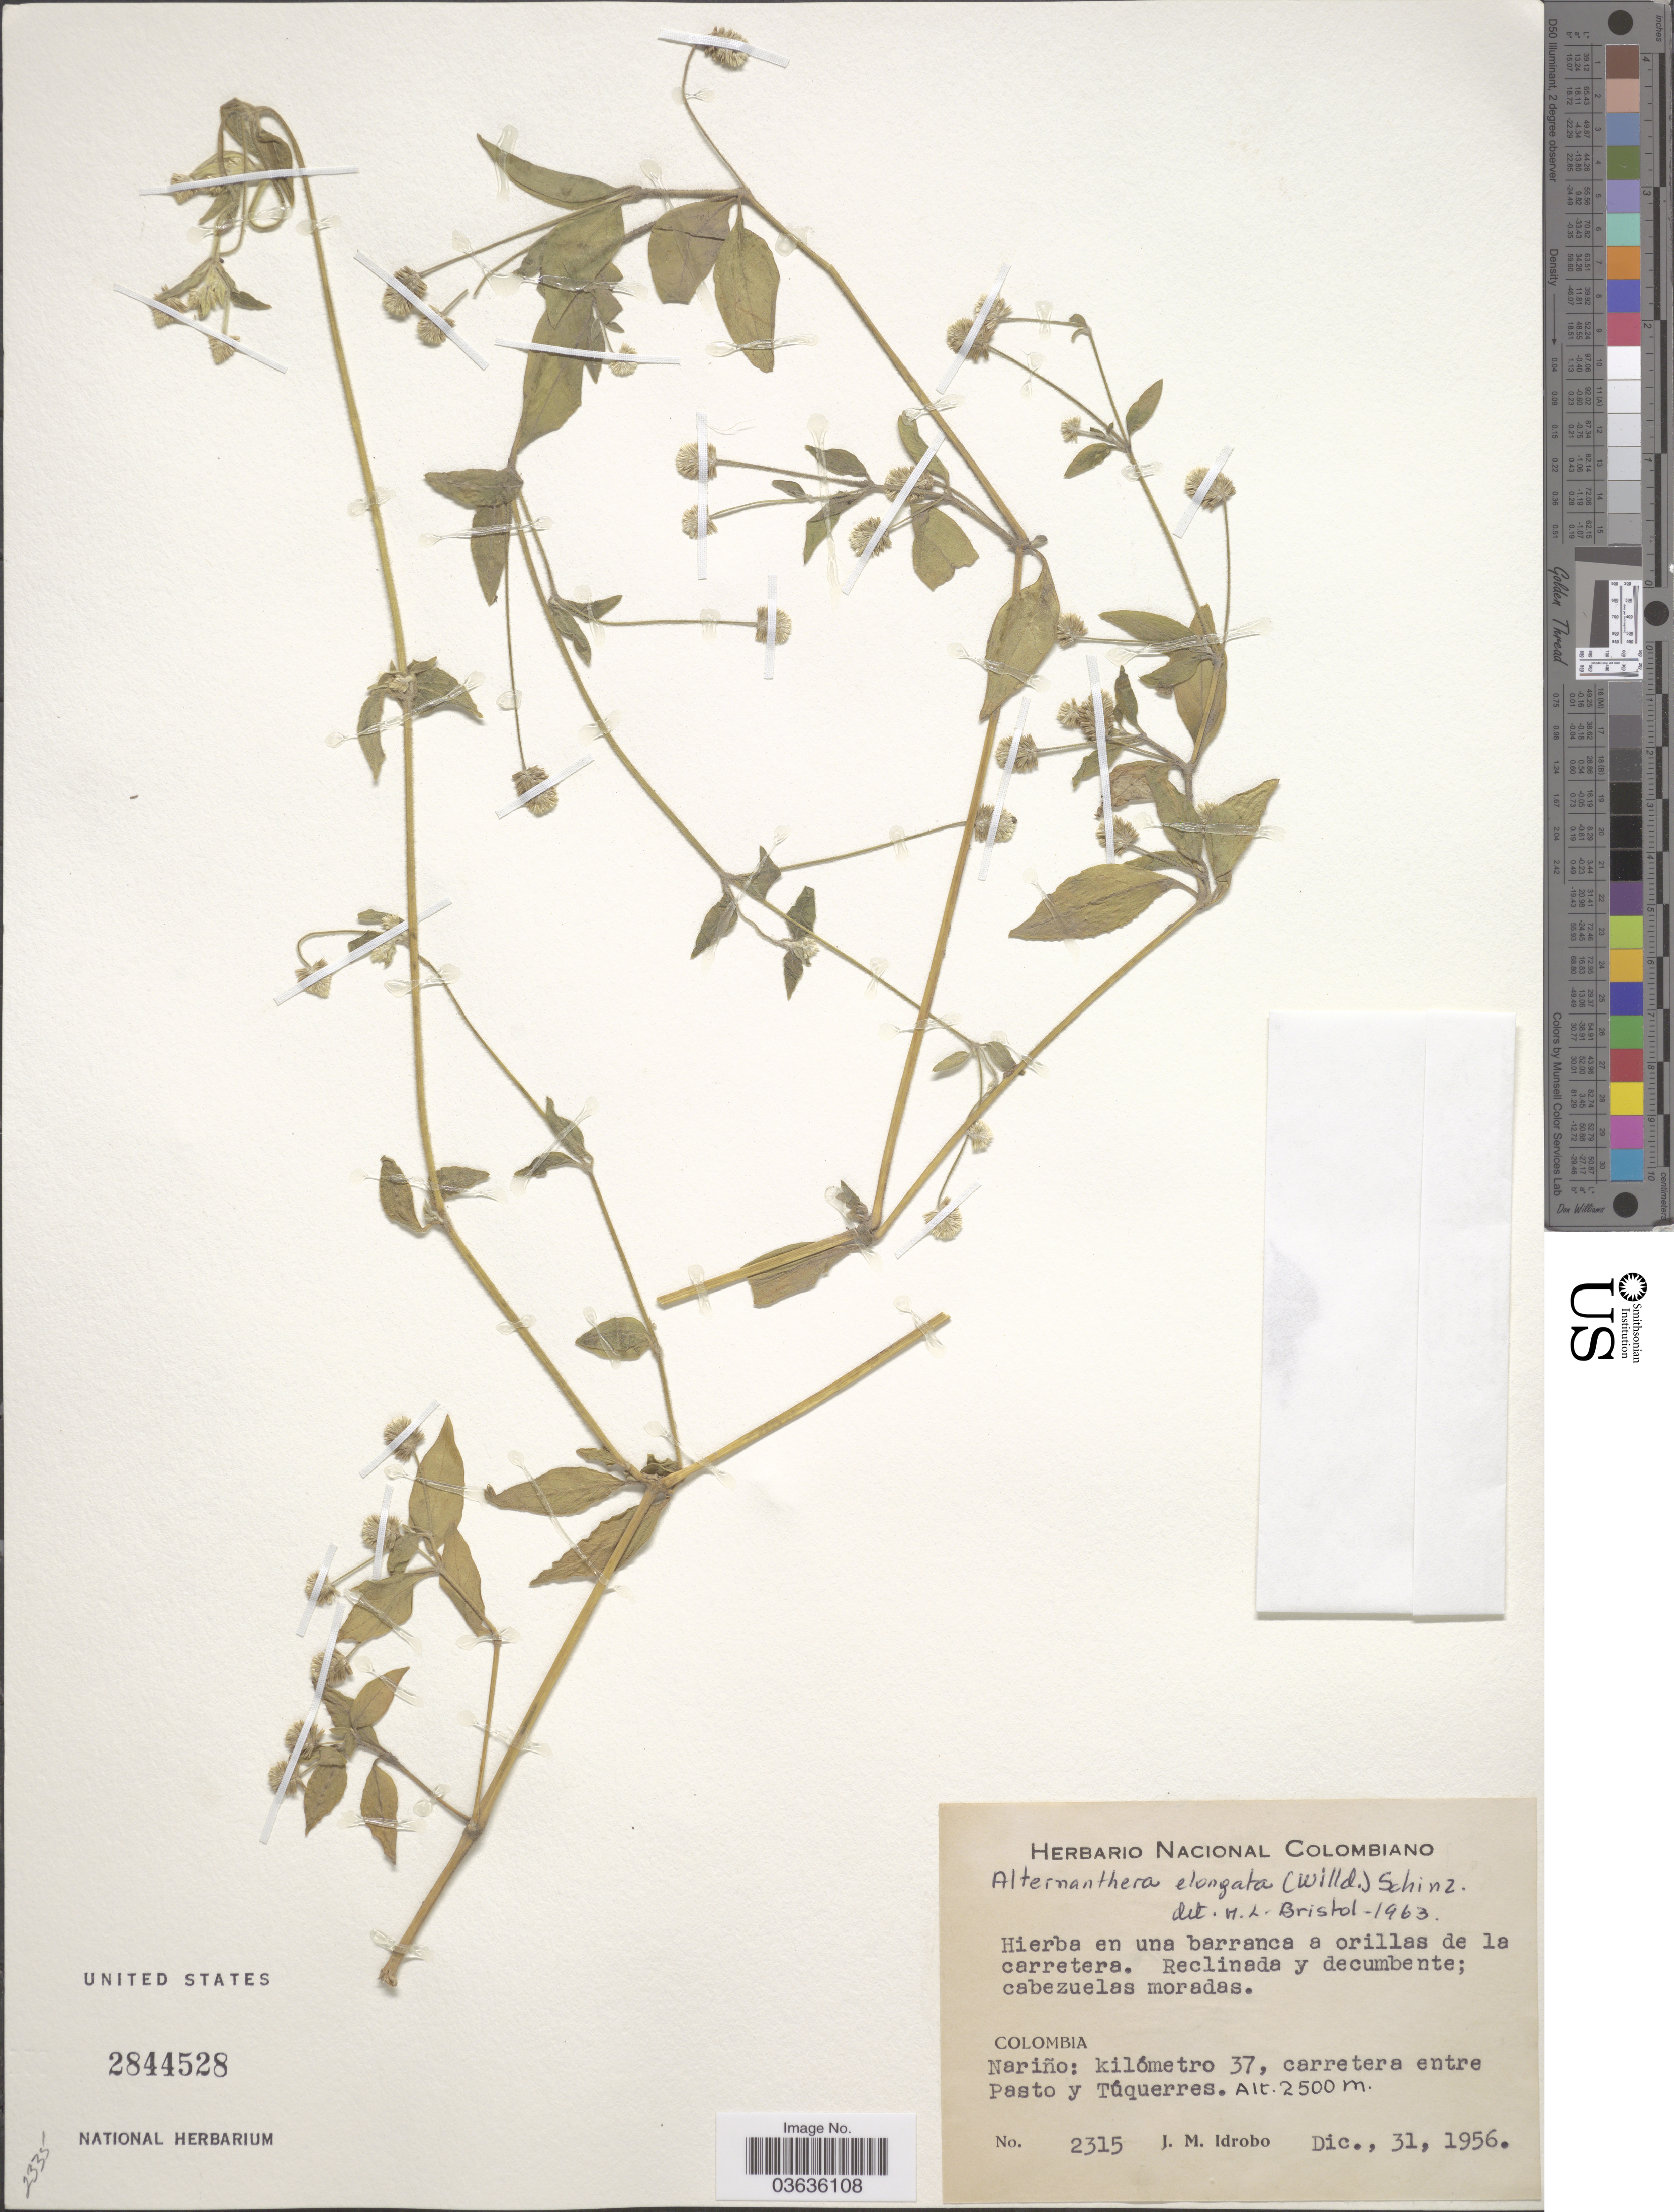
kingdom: Plantae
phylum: Tracheophyta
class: Magnoliopsida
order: Caryophyllales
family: Amaranthaceae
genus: Alternanthera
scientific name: Alternanthera elongata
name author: (Willd. ex Roem. & Schult.) Schinz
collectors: J. M. Idrobo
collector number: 2315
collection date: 1956-12-31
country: Colombia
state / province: Nariño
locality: Kilómetro 37, carretera entre Pasto y Túquerres.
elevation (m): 2500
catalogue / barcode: US 2844528